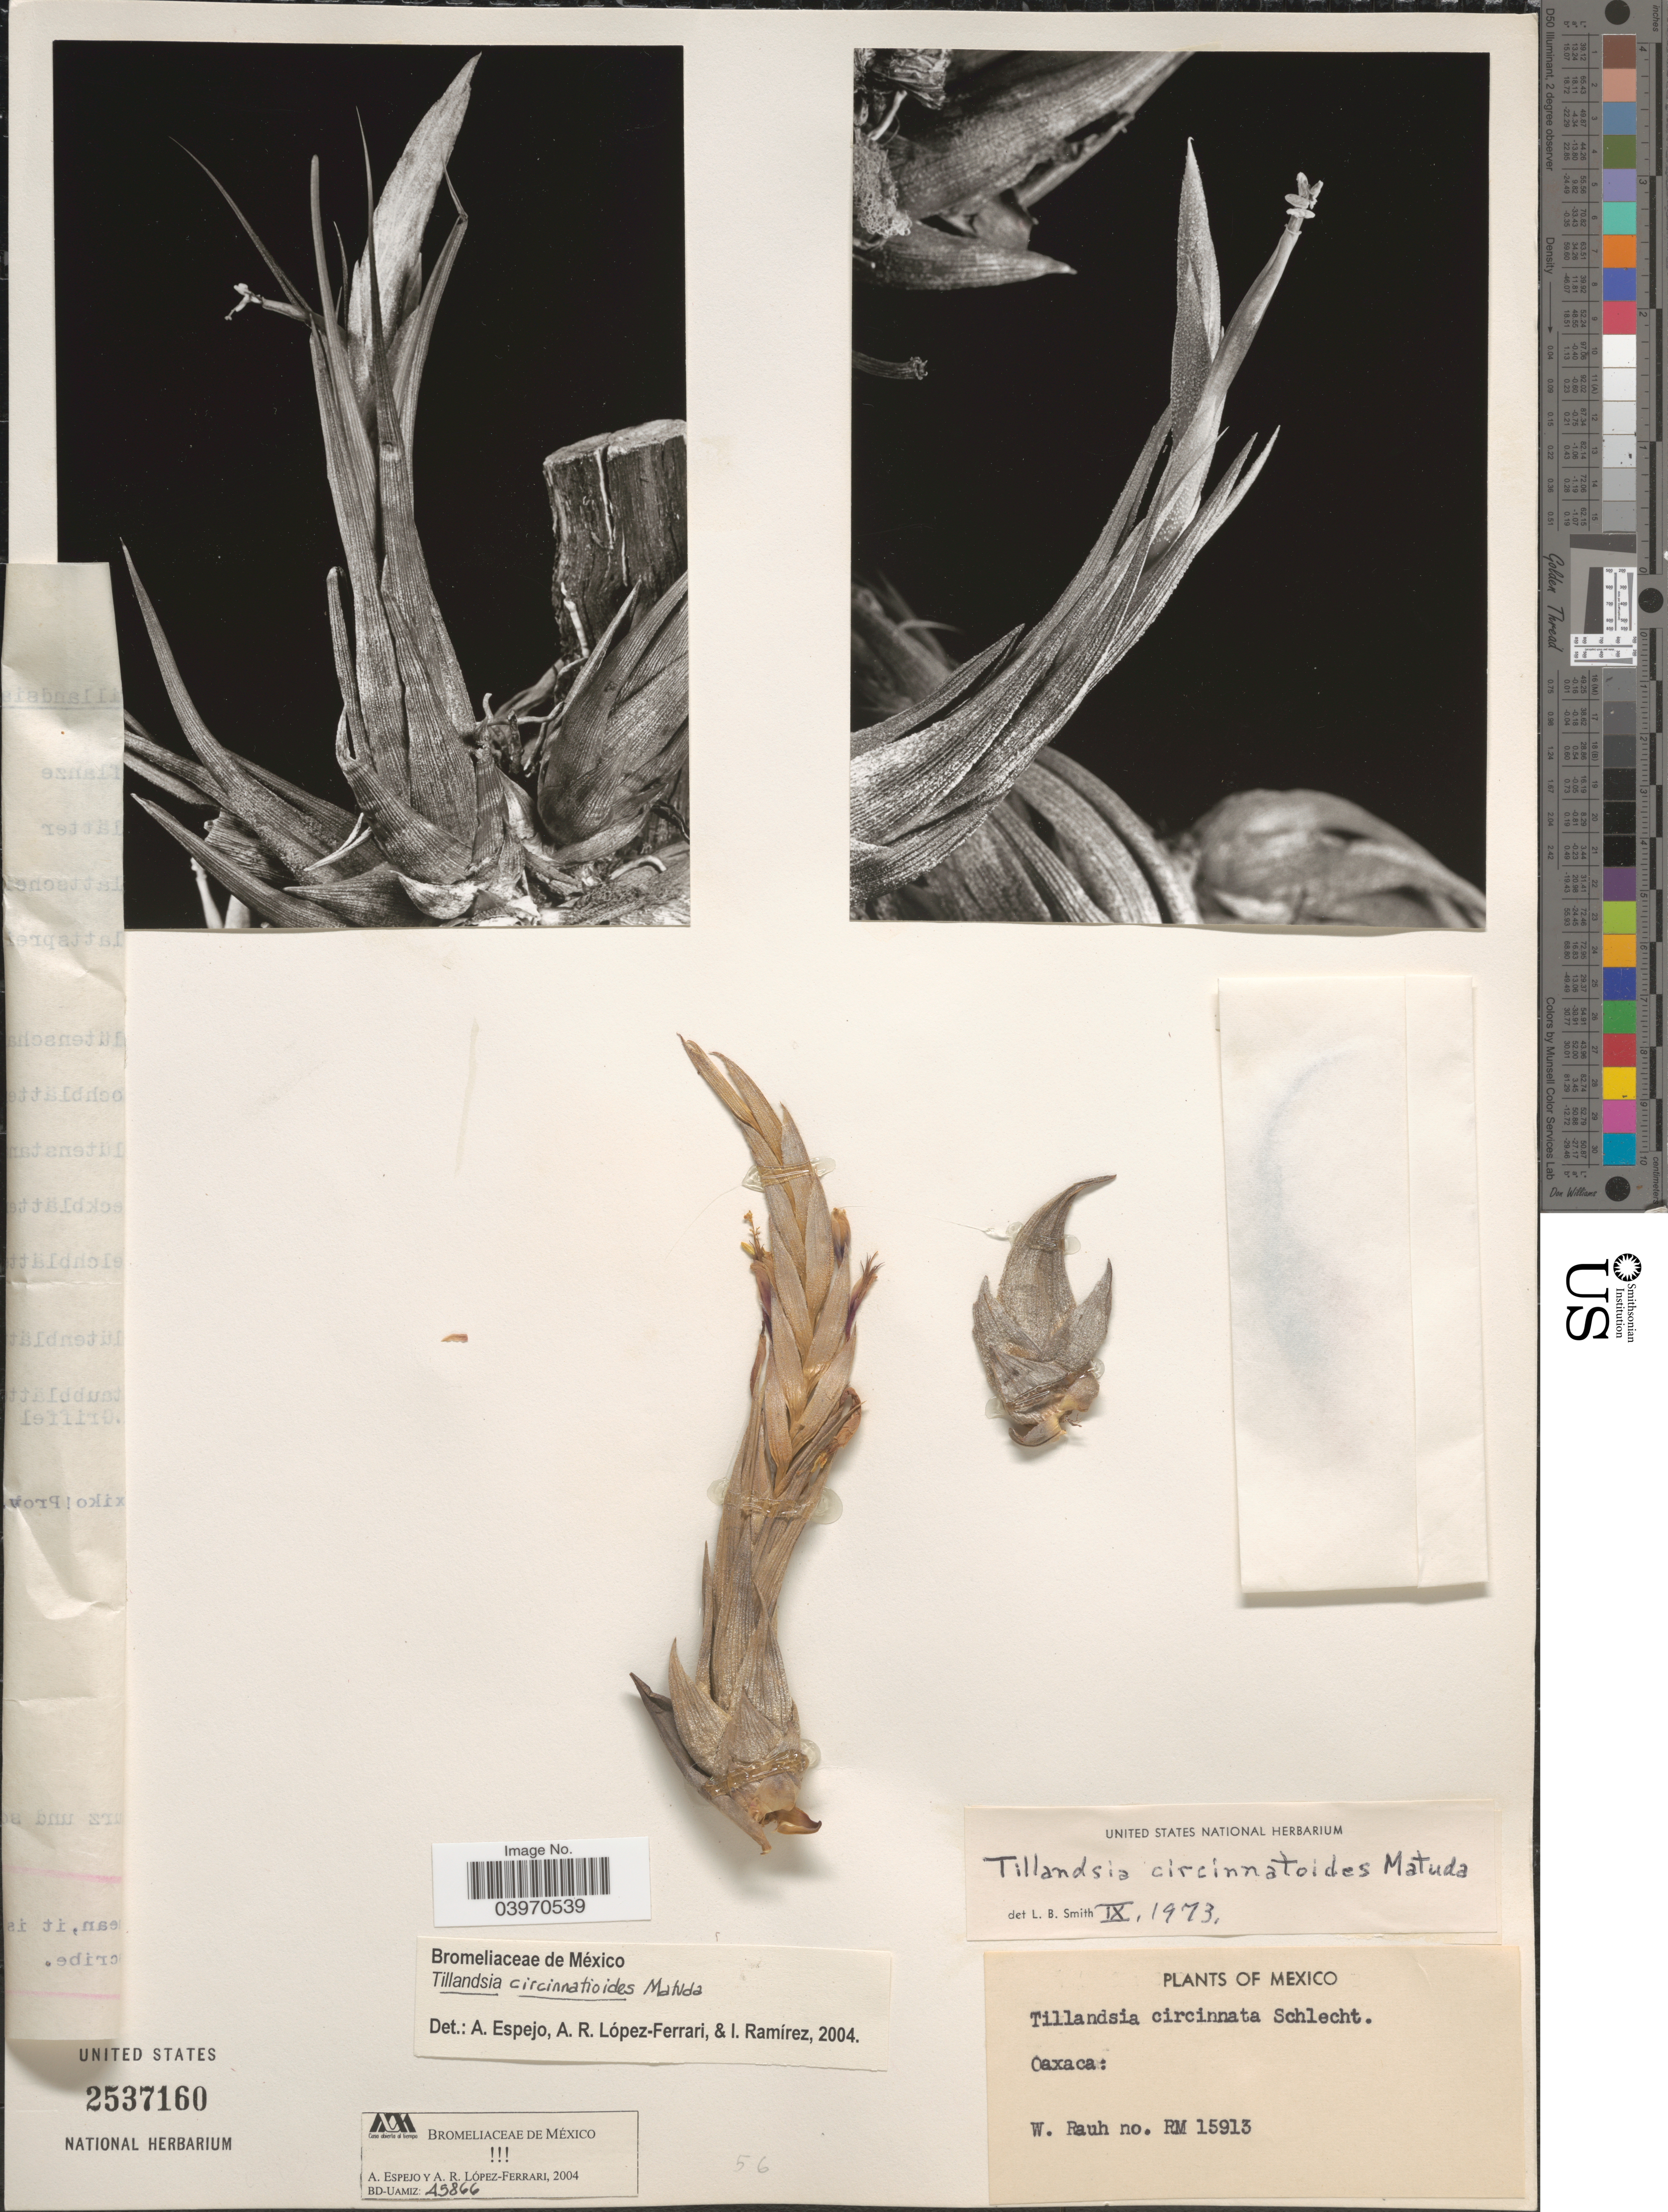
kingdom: Plantae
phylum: Tracheophyta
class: Liliopsida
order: Poales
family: Bromeliaceae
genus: Tillandsia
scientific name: Tillandsia circinnatoides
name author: Matuda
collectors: W. Rauh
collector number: RM15913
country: Mexico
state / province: Oaxaca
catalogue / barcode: US 2537160